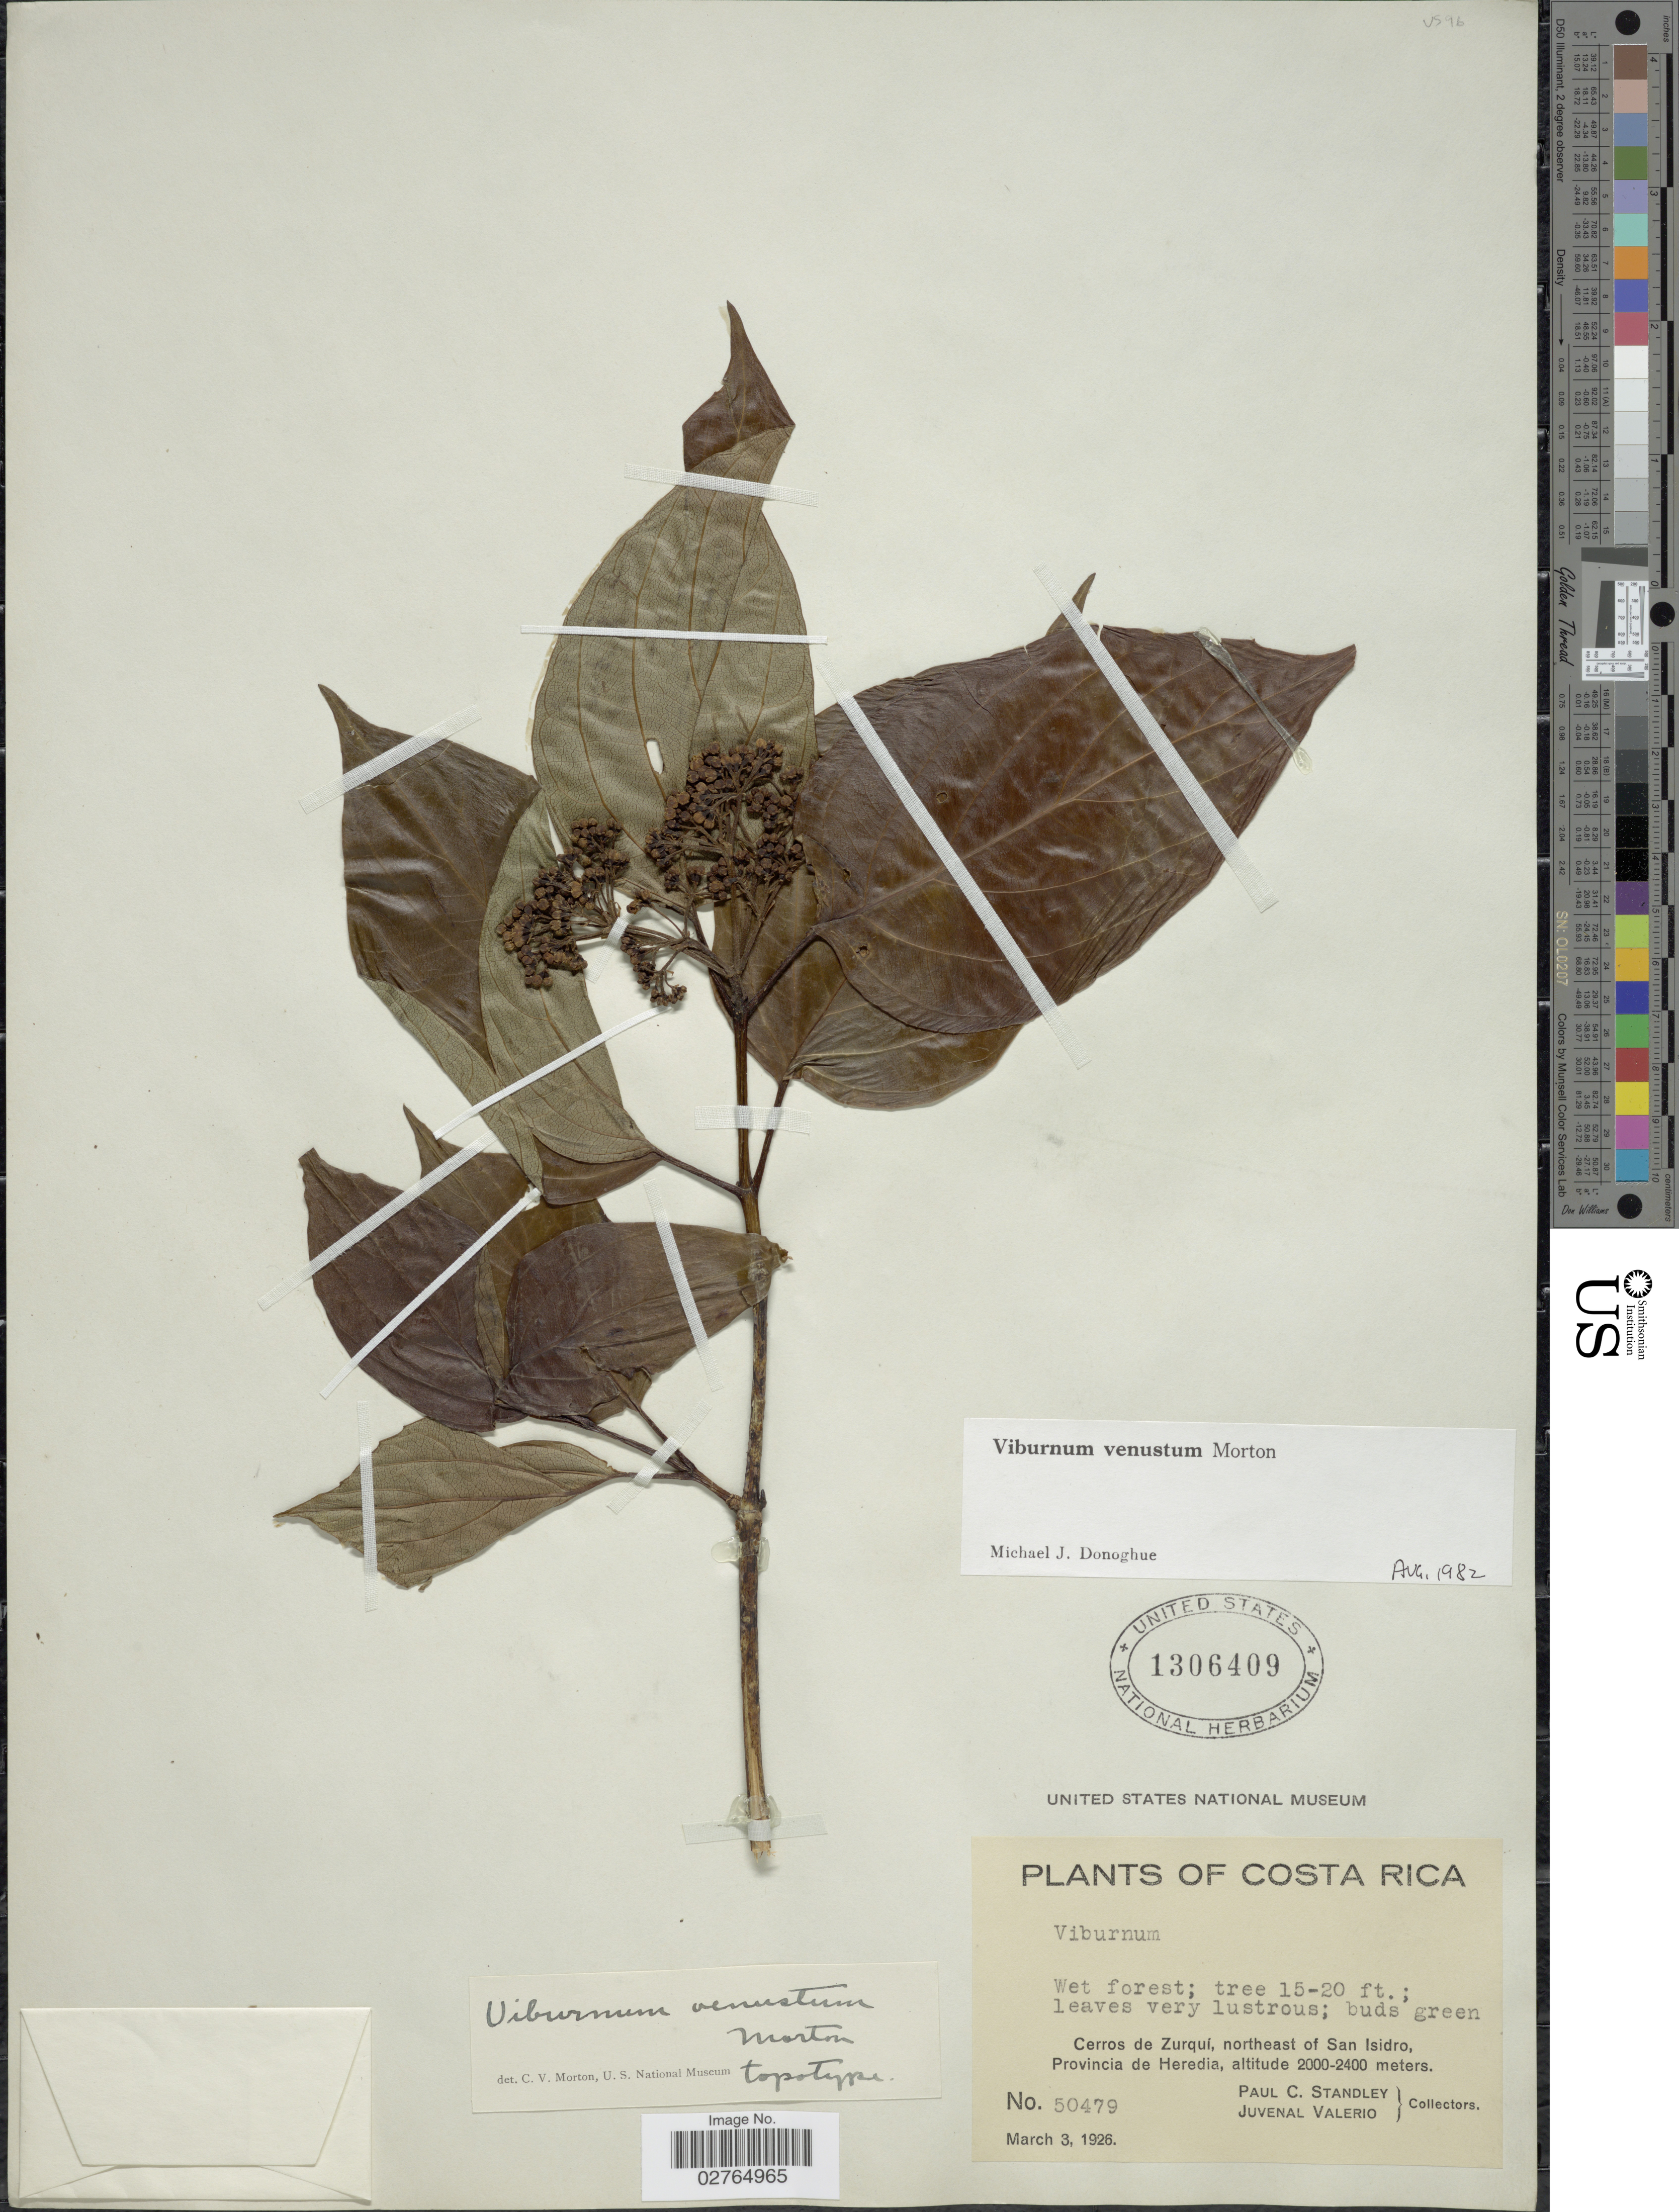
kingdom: Plantae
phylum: Tracheophyta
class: Magnoliopsida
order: Dipsacales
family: Viburnaceae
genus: Viburnum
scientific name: Viburnum venustum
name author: C.V. Morton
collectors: P. C. Standley & J. Valerio R.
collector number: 50479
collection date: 1926-03-03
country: Costa Rica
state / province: Heredia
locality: Cerros de Zurqui, northeast of San Isidro.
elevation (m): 2000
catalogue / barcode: US 1306409